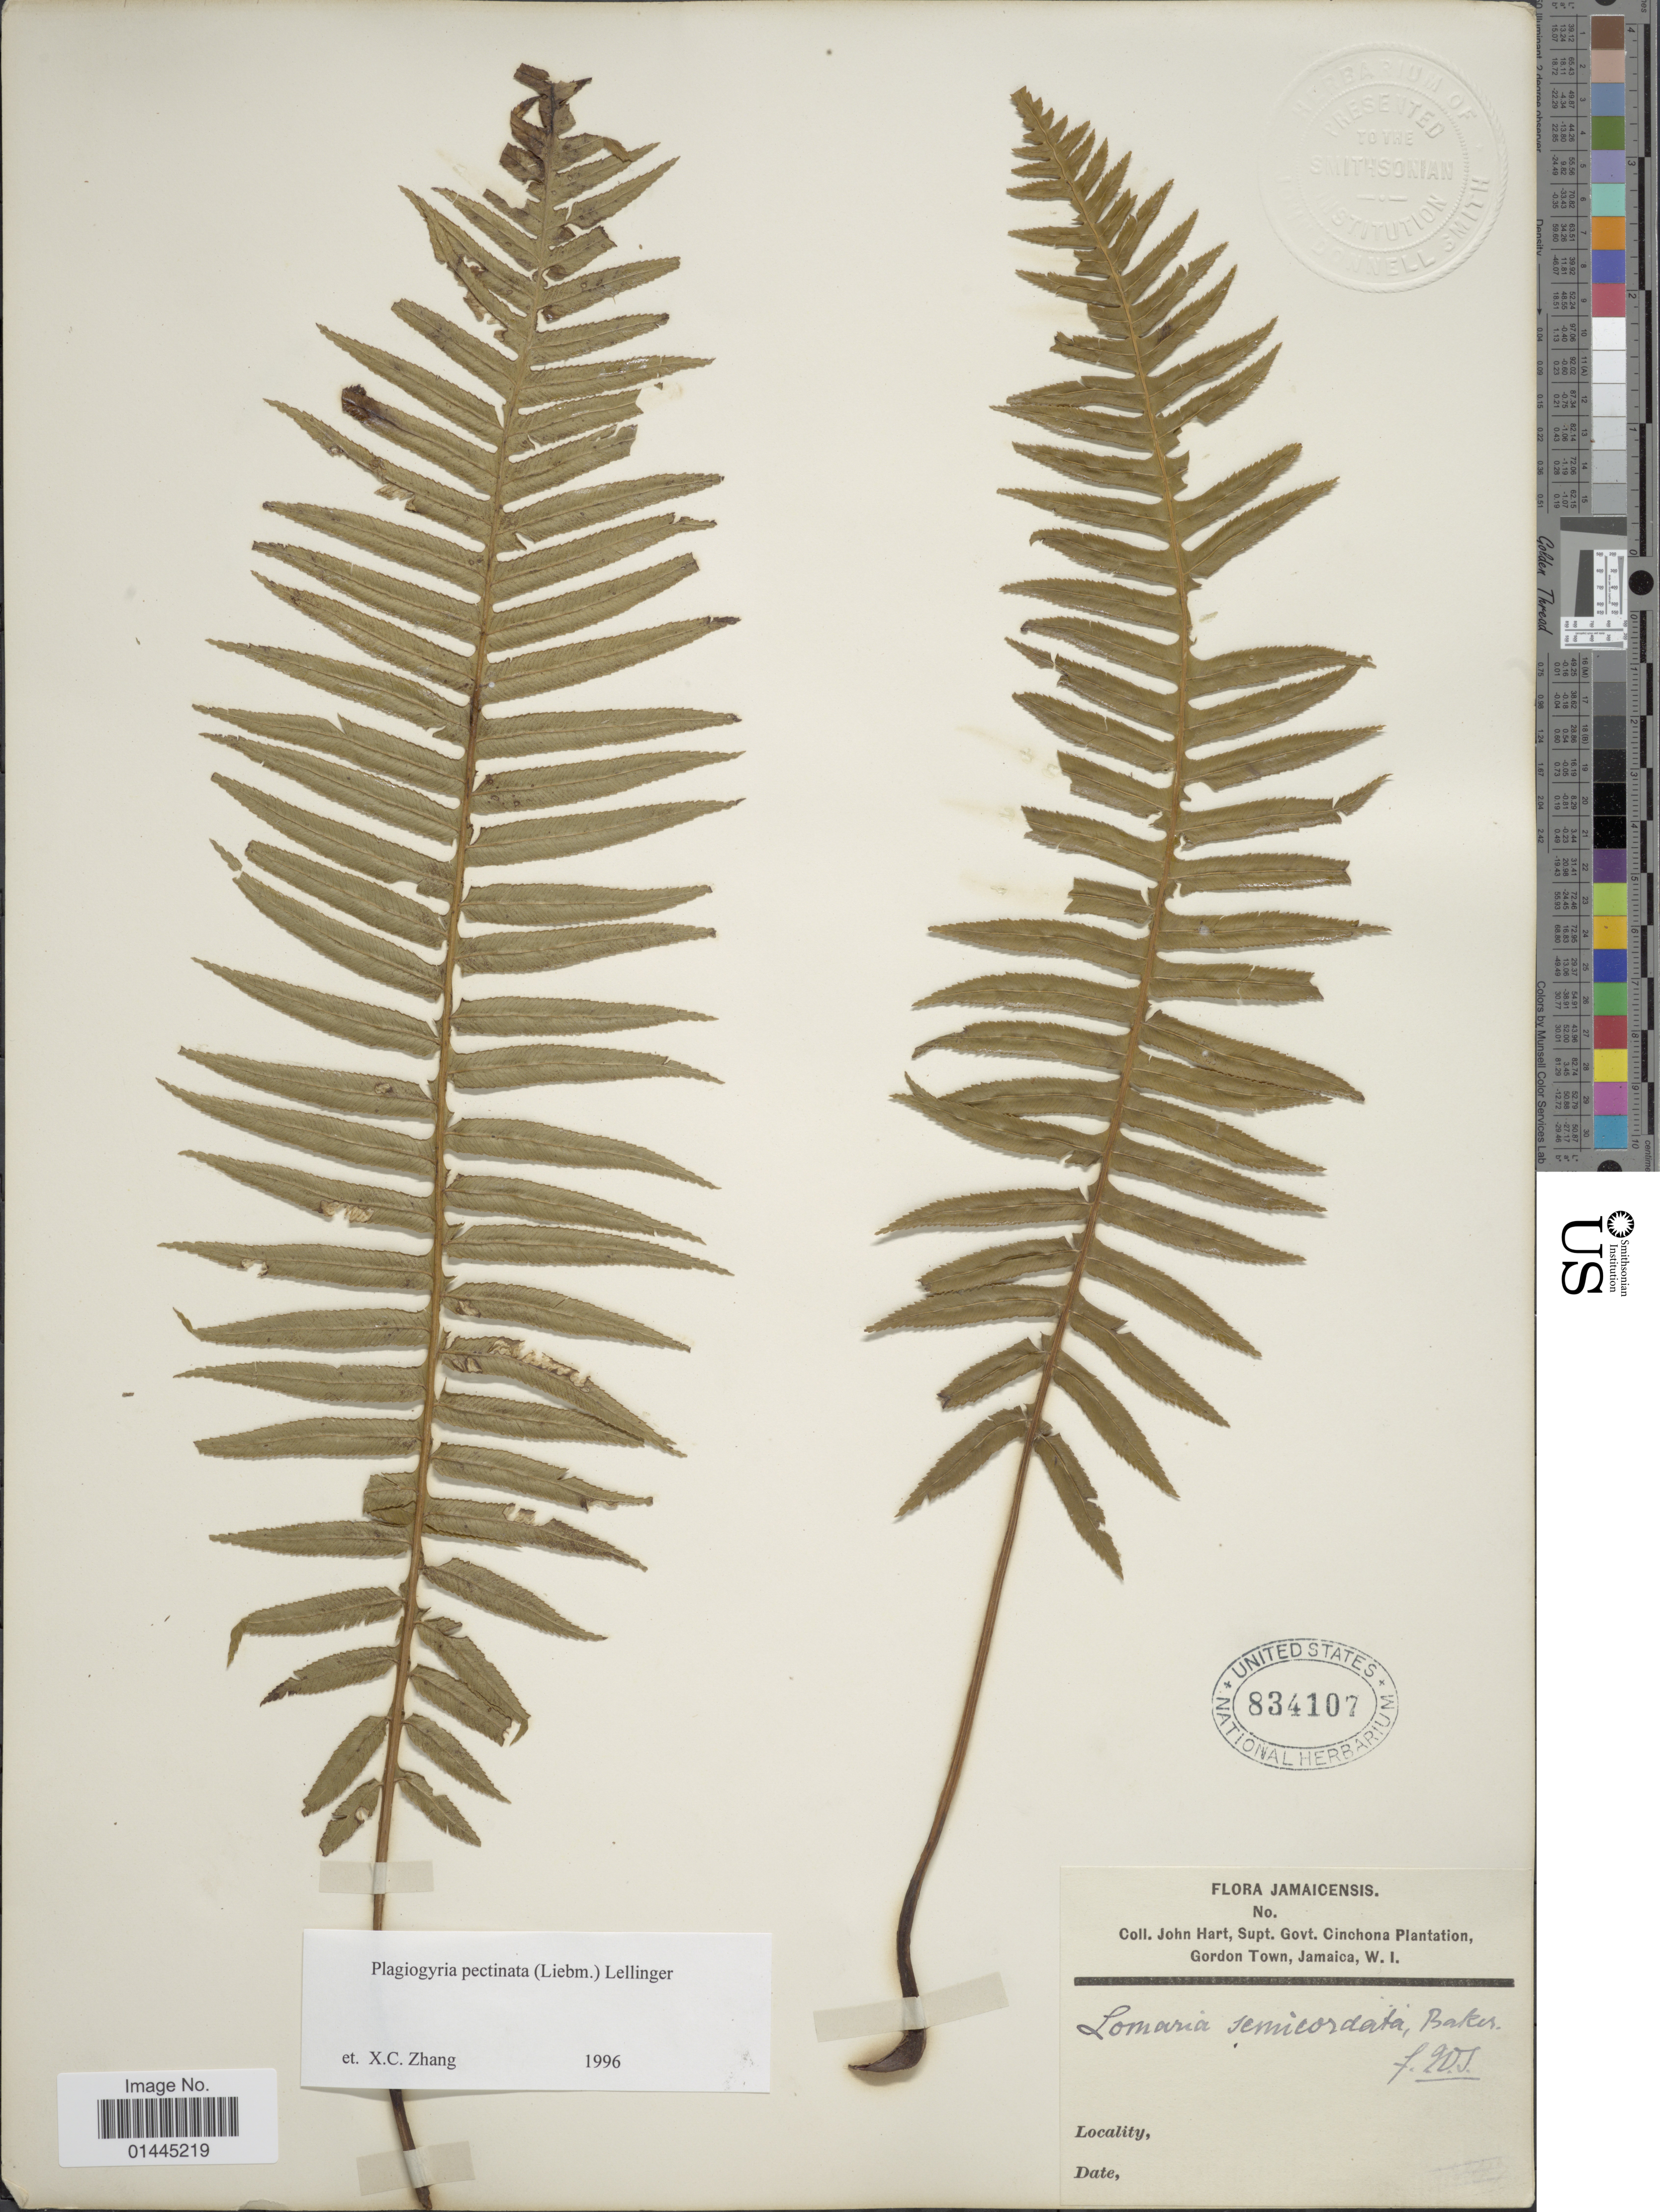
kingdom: Plantae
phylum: Tracheophyta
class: Polypodiopsida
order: Cyatheales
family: Plagiogyriaceae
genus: Plagiogyria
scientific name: Plagiogyria semicordata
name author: (C. Presl) Christ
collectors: J. H. Hart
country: Jamaica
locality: Cinchona Plantation, Gordon Town. [unsure placement]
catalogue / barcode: US 834107